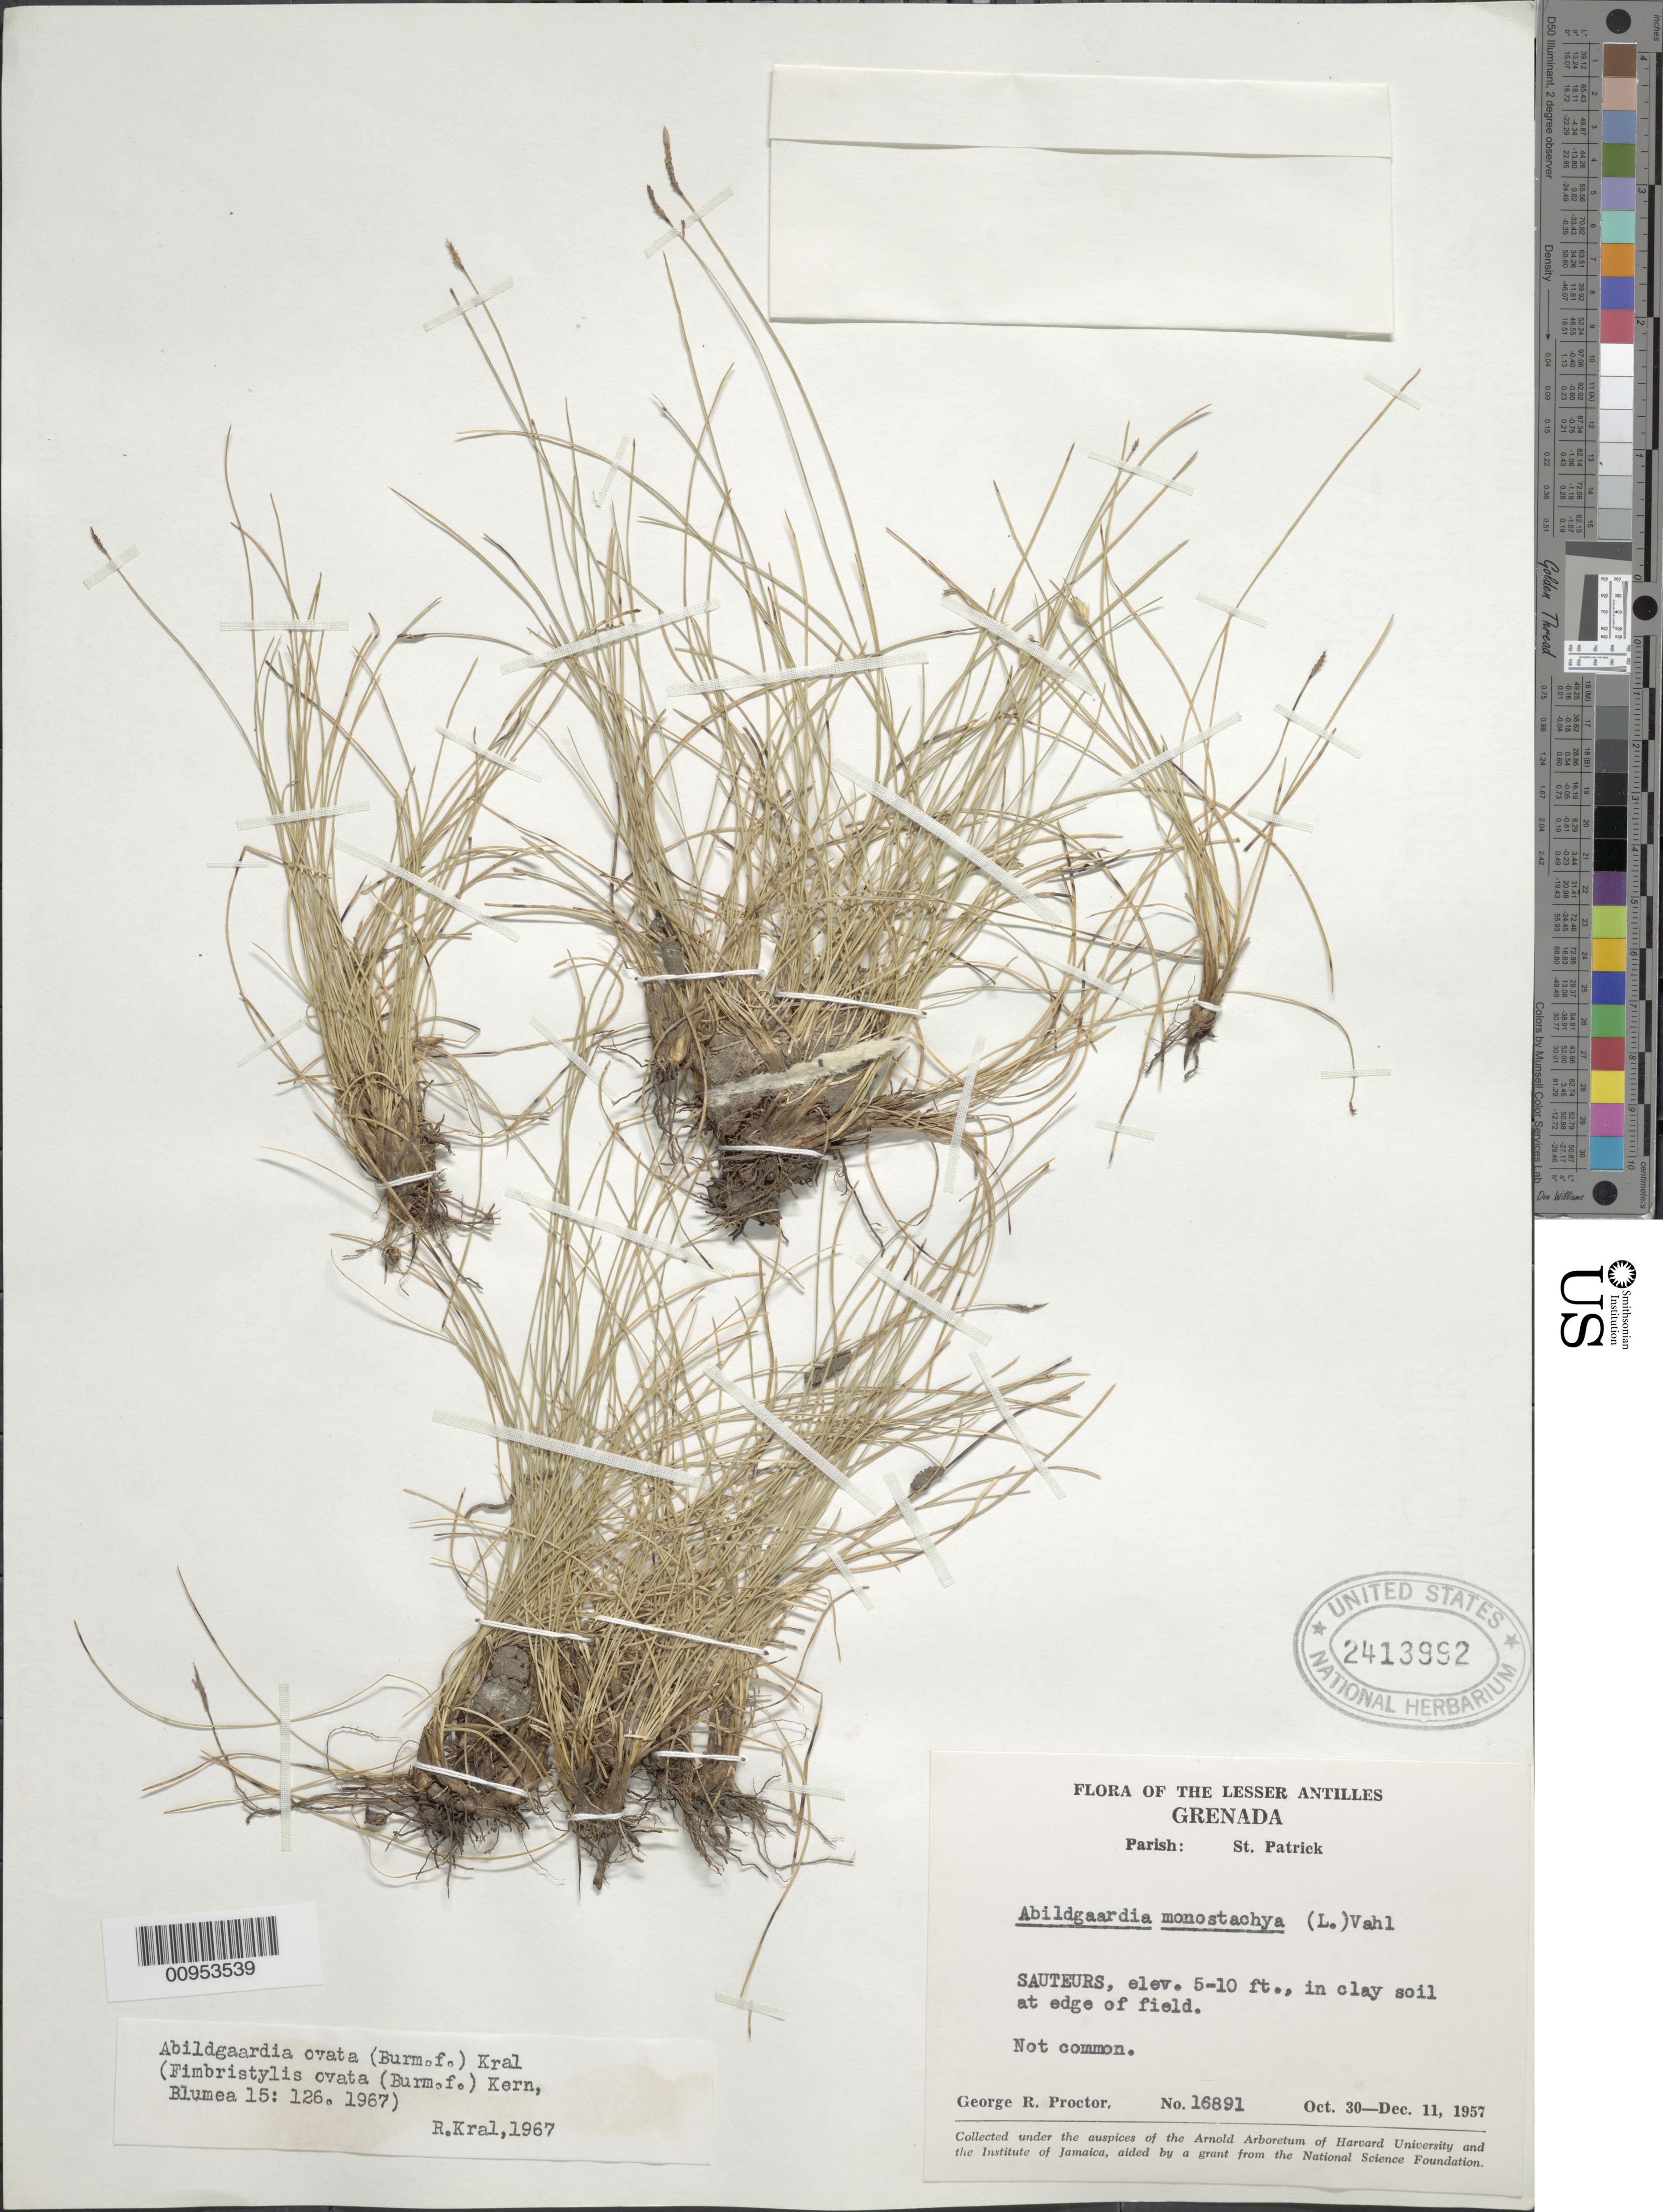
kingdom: Plantae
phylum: Tracheophyta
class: Liliopsida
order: Poales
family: Cyperaceae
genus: Abildgaardia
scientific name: Abildgaardia ovata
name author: (Burm. f.) Kral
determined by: Kral, Robert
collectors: G. R. Proctor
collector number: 16891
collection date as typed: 30 Oct 1957 to 11 Dec 1957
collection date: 1957-10-30/1957-12-11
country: Grenada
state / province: Saint Patrick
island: Grenada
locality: Sauteurs, field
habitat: In clay soil at edge of field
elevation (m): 2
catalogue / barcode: US 2413992